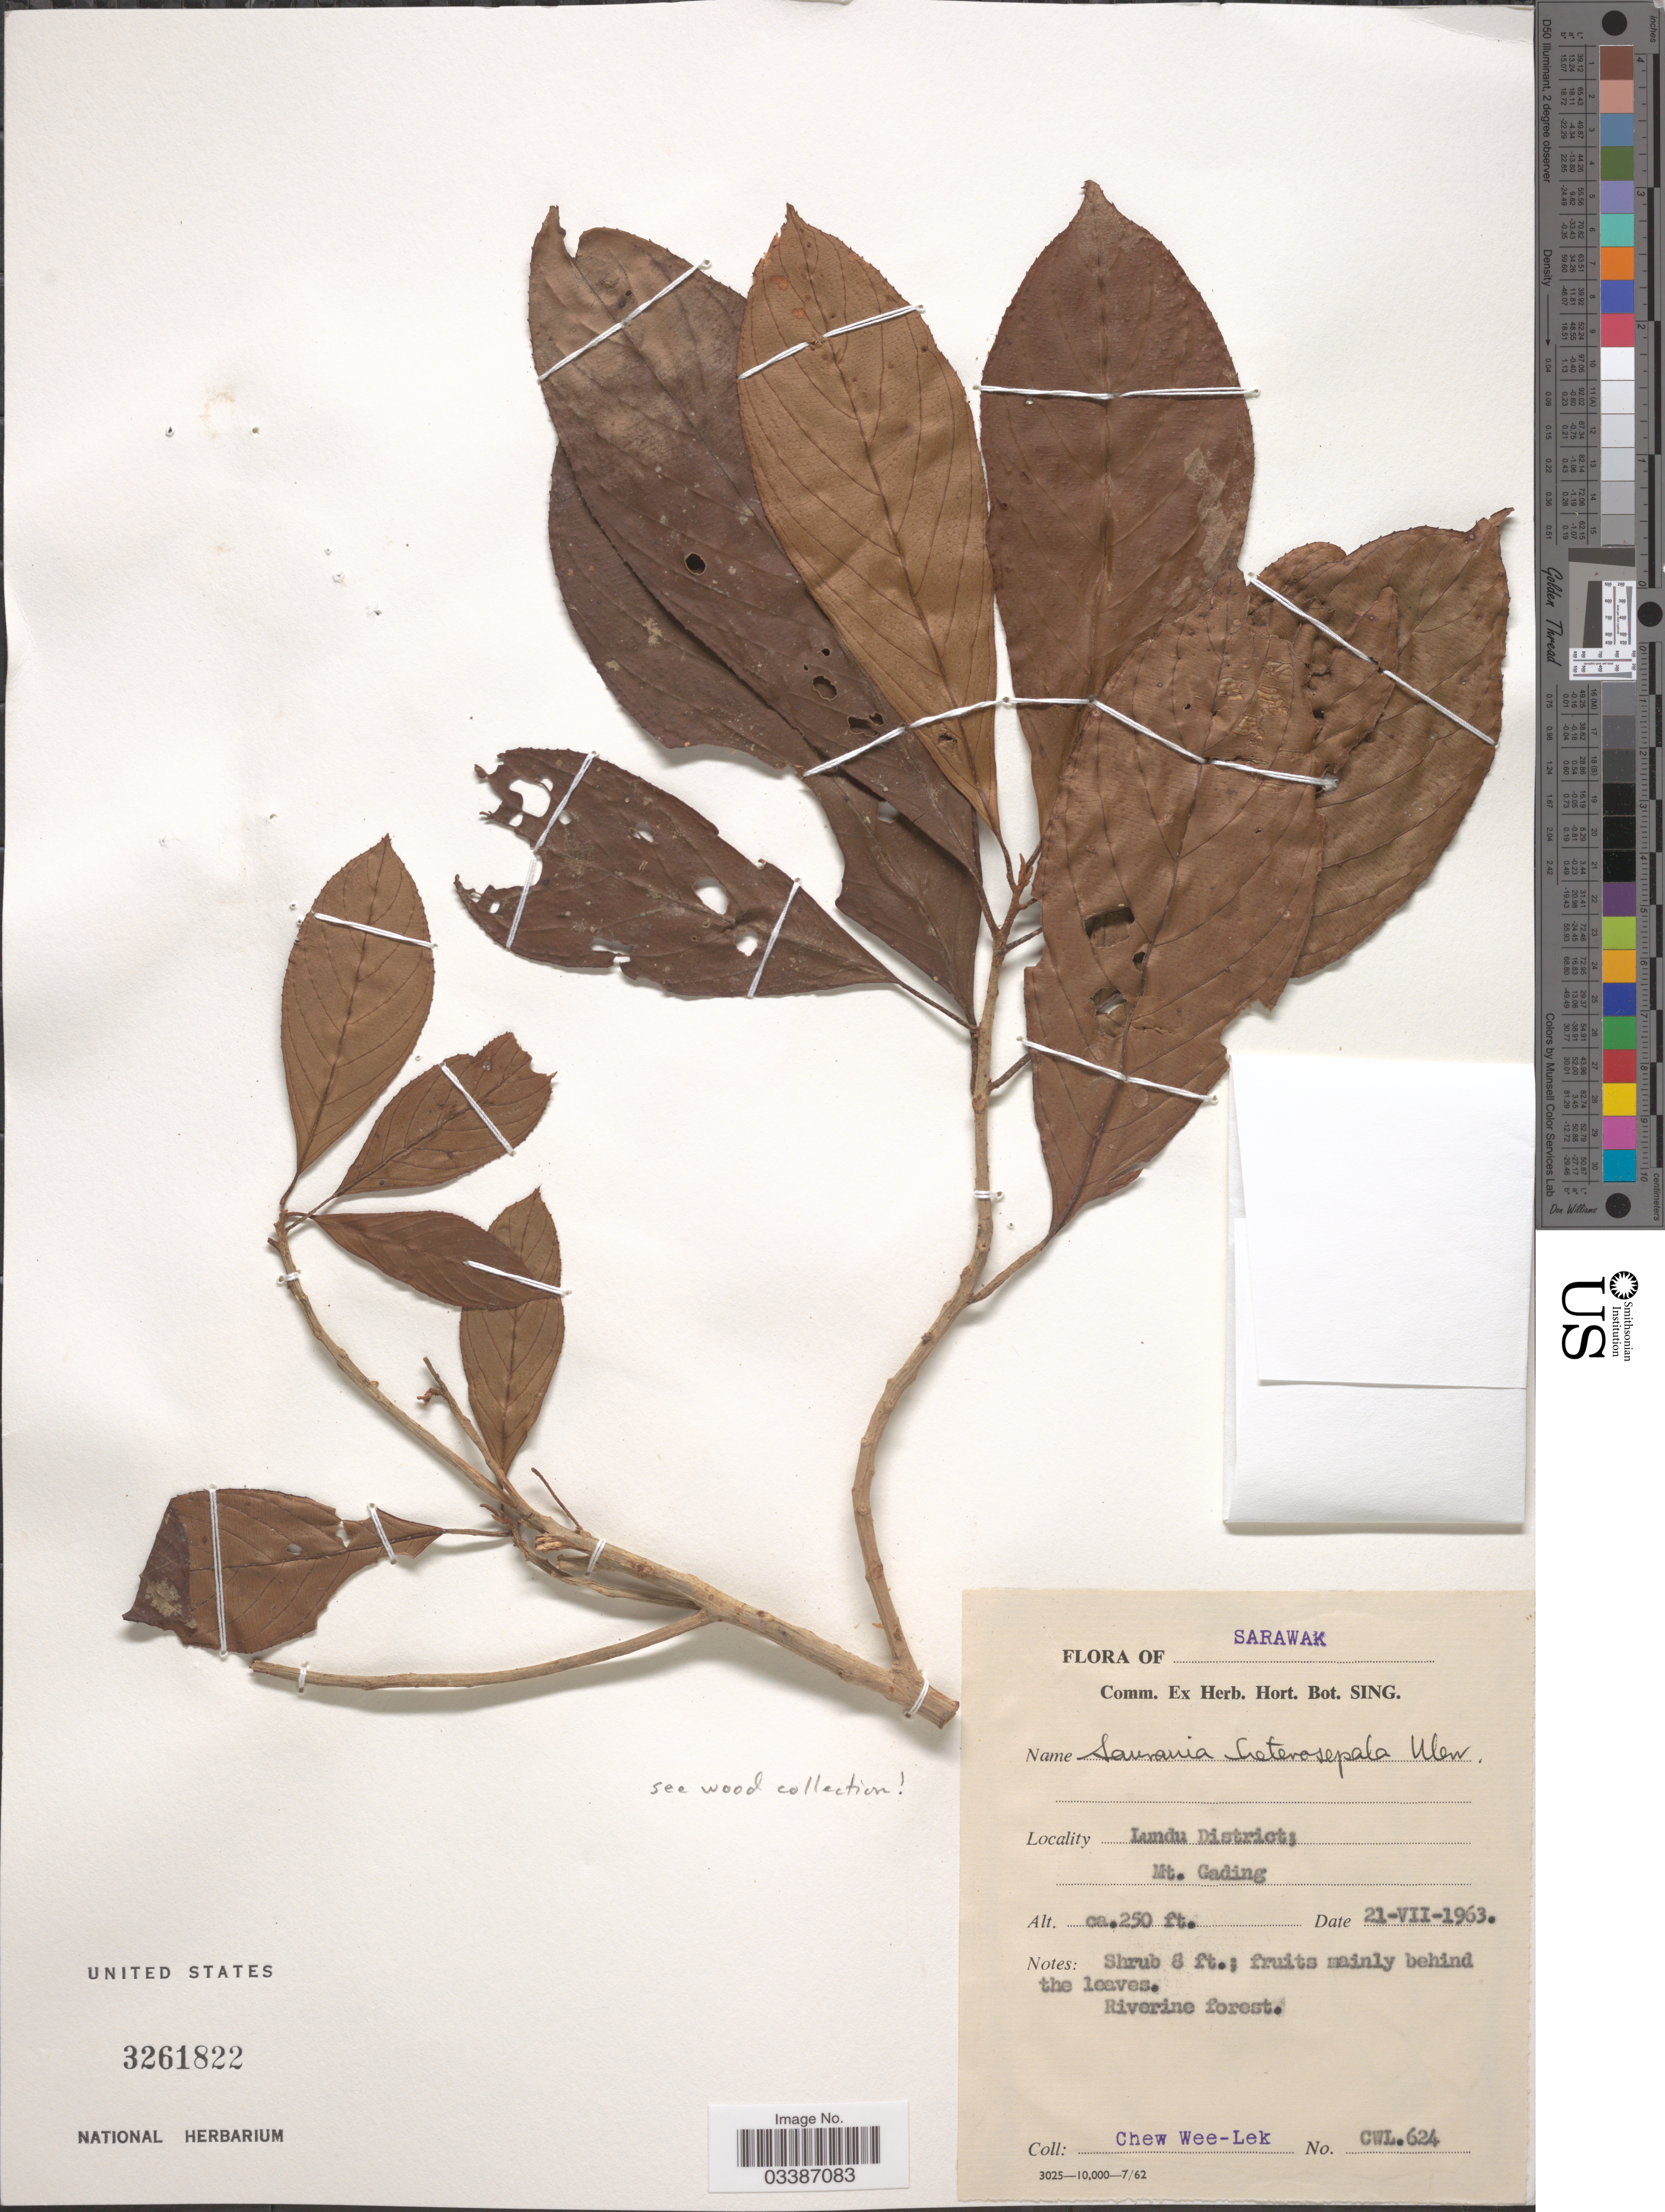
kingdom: Plantae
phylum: Tracheophyta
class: Magnoliopsida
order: Ericales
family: Actinidiaceae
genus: Saurauia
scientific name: Saurauia heterosepala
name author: Merr.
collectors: C. Wee-Lek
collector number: CWL624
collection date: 1963-07-21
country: Malaysia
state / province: Sarawak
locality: Lundu District; Mt. Gading.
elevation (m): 76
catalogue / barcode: US 3261822